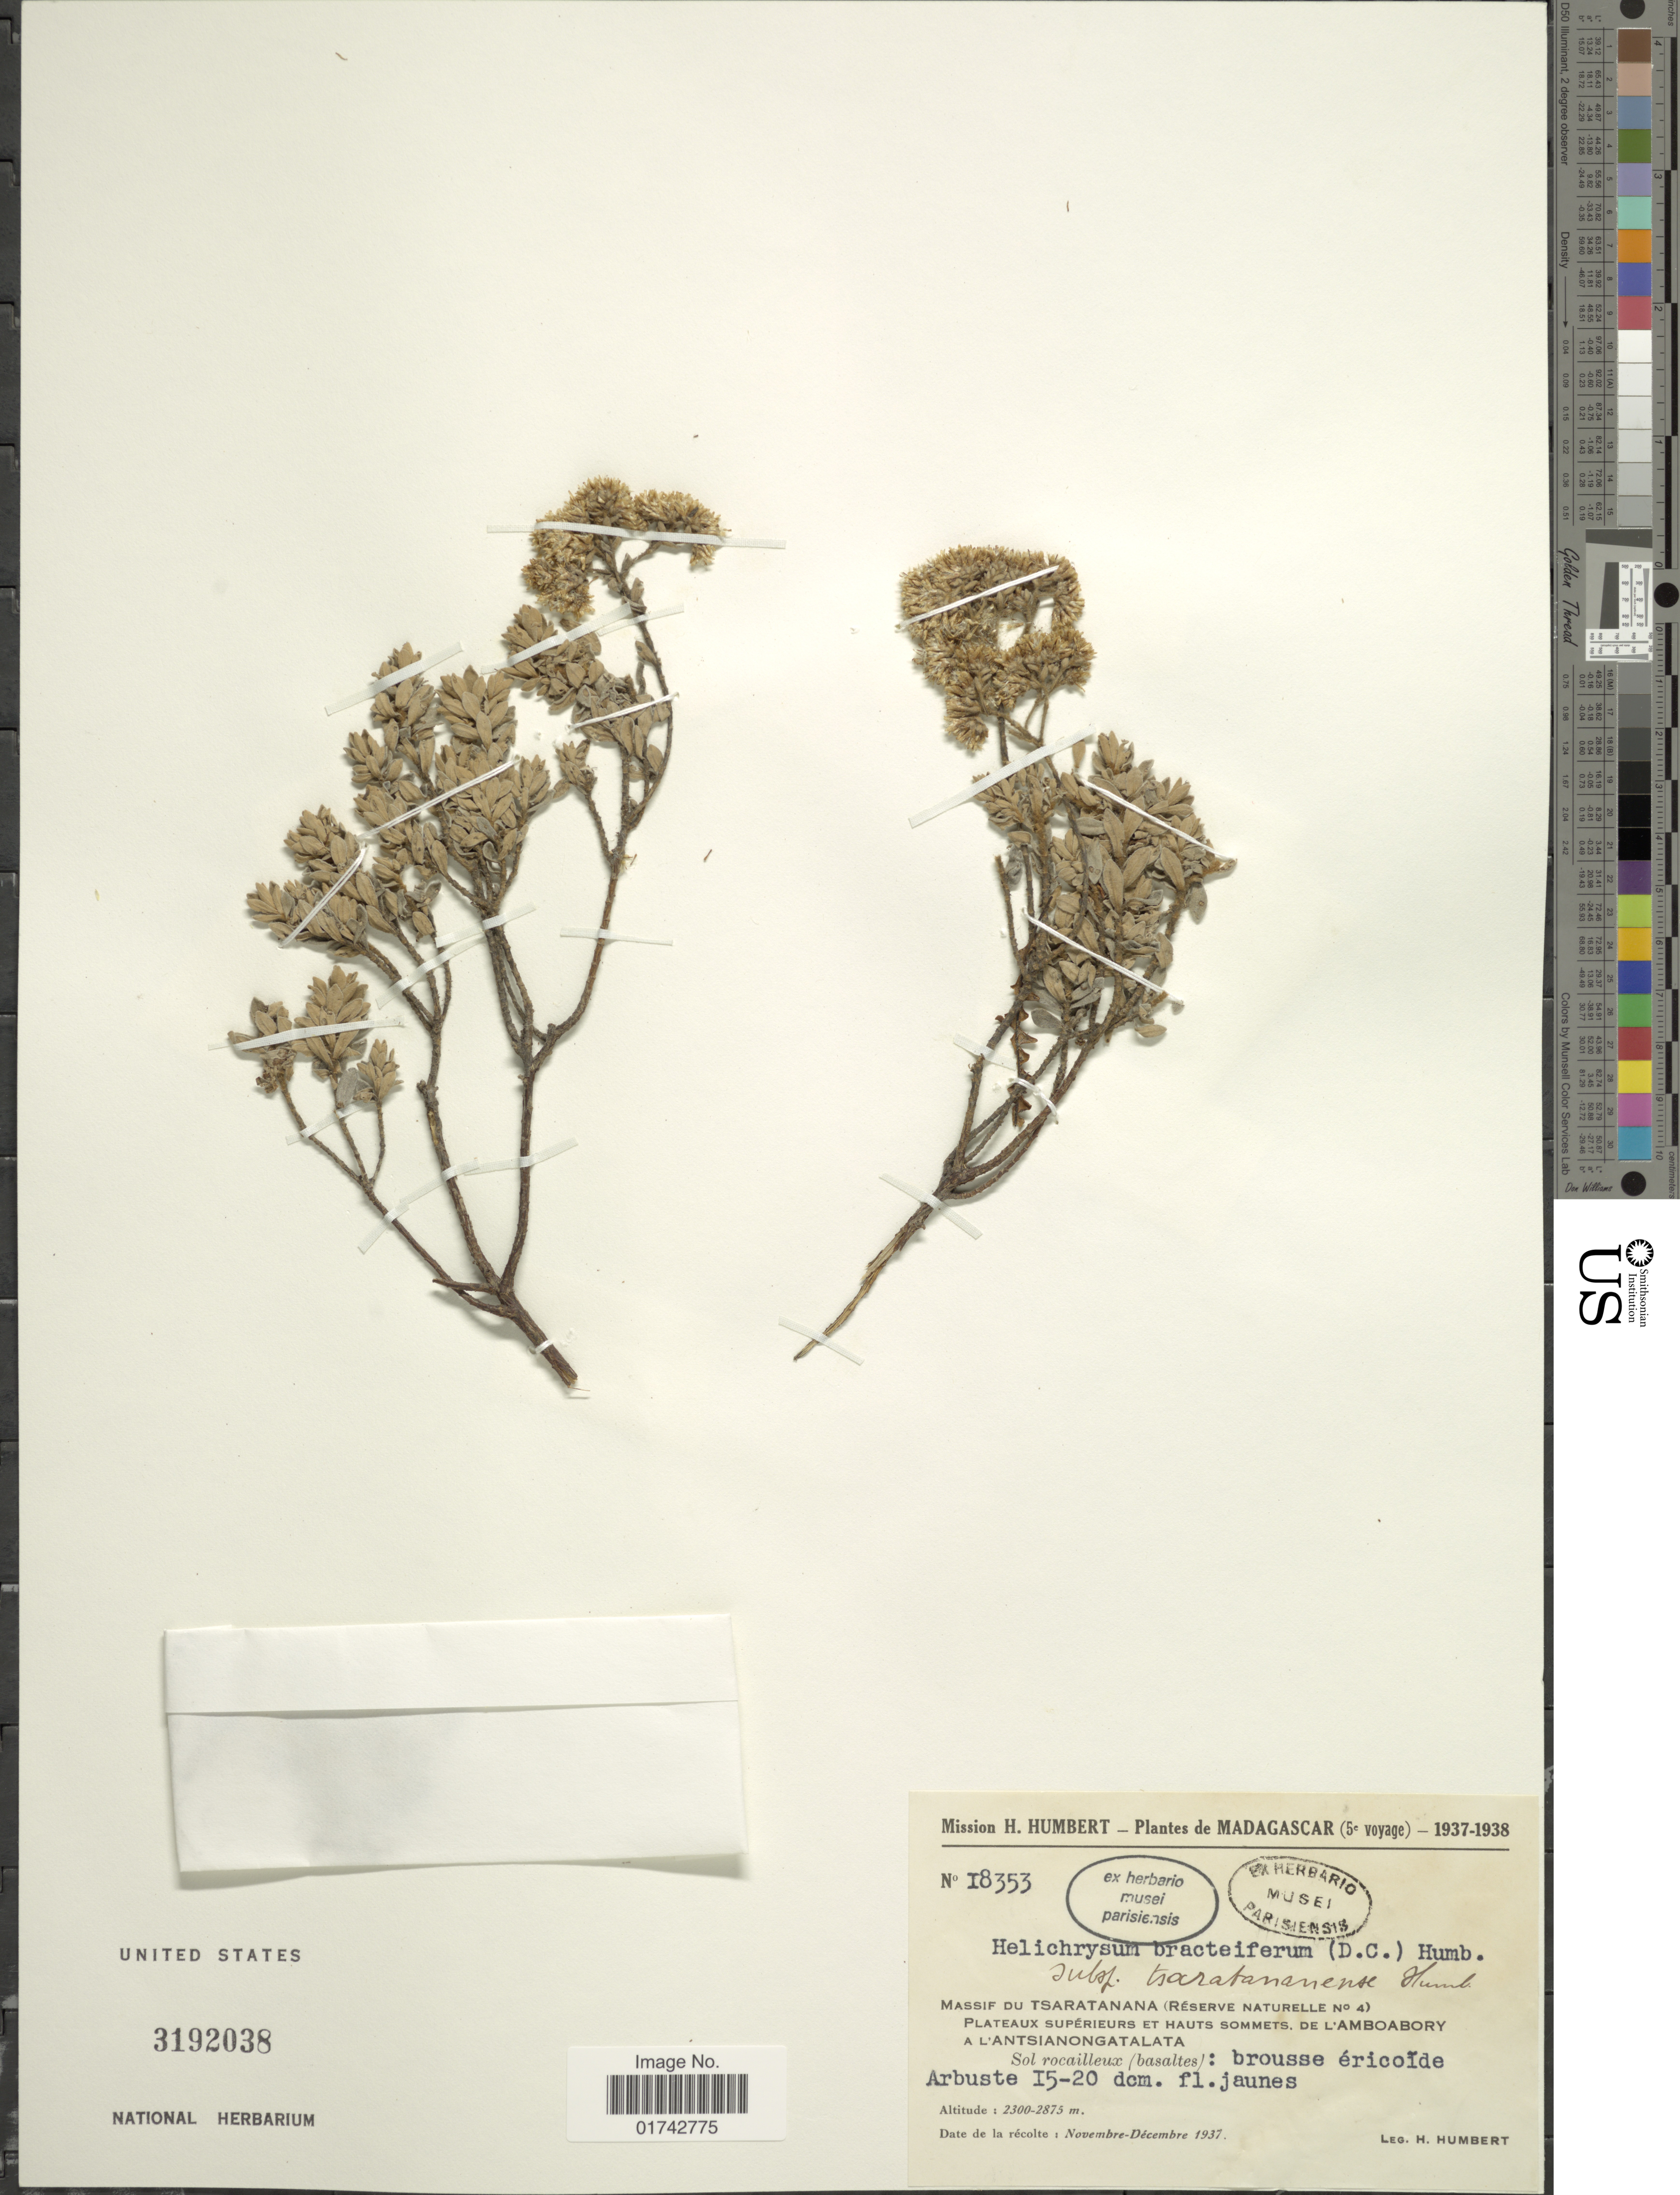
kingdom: Plantae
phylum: Tracheophyta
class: Magnoliopsida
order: Asterales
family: Asteraceae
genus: Helichrysum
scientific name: Helichrysum bracteiferum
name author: (DC.) Humbert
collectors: H. Humbert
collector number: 18353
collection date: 1937-11/1937-12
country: Madagascar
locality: Massif du Tsaratanana (Réserve naturelle no 4) Plateaux supérieurs et hauts sommets, de L'Amboabory a L'Antsianongatalata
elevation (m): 2300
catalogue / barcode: US 3192038